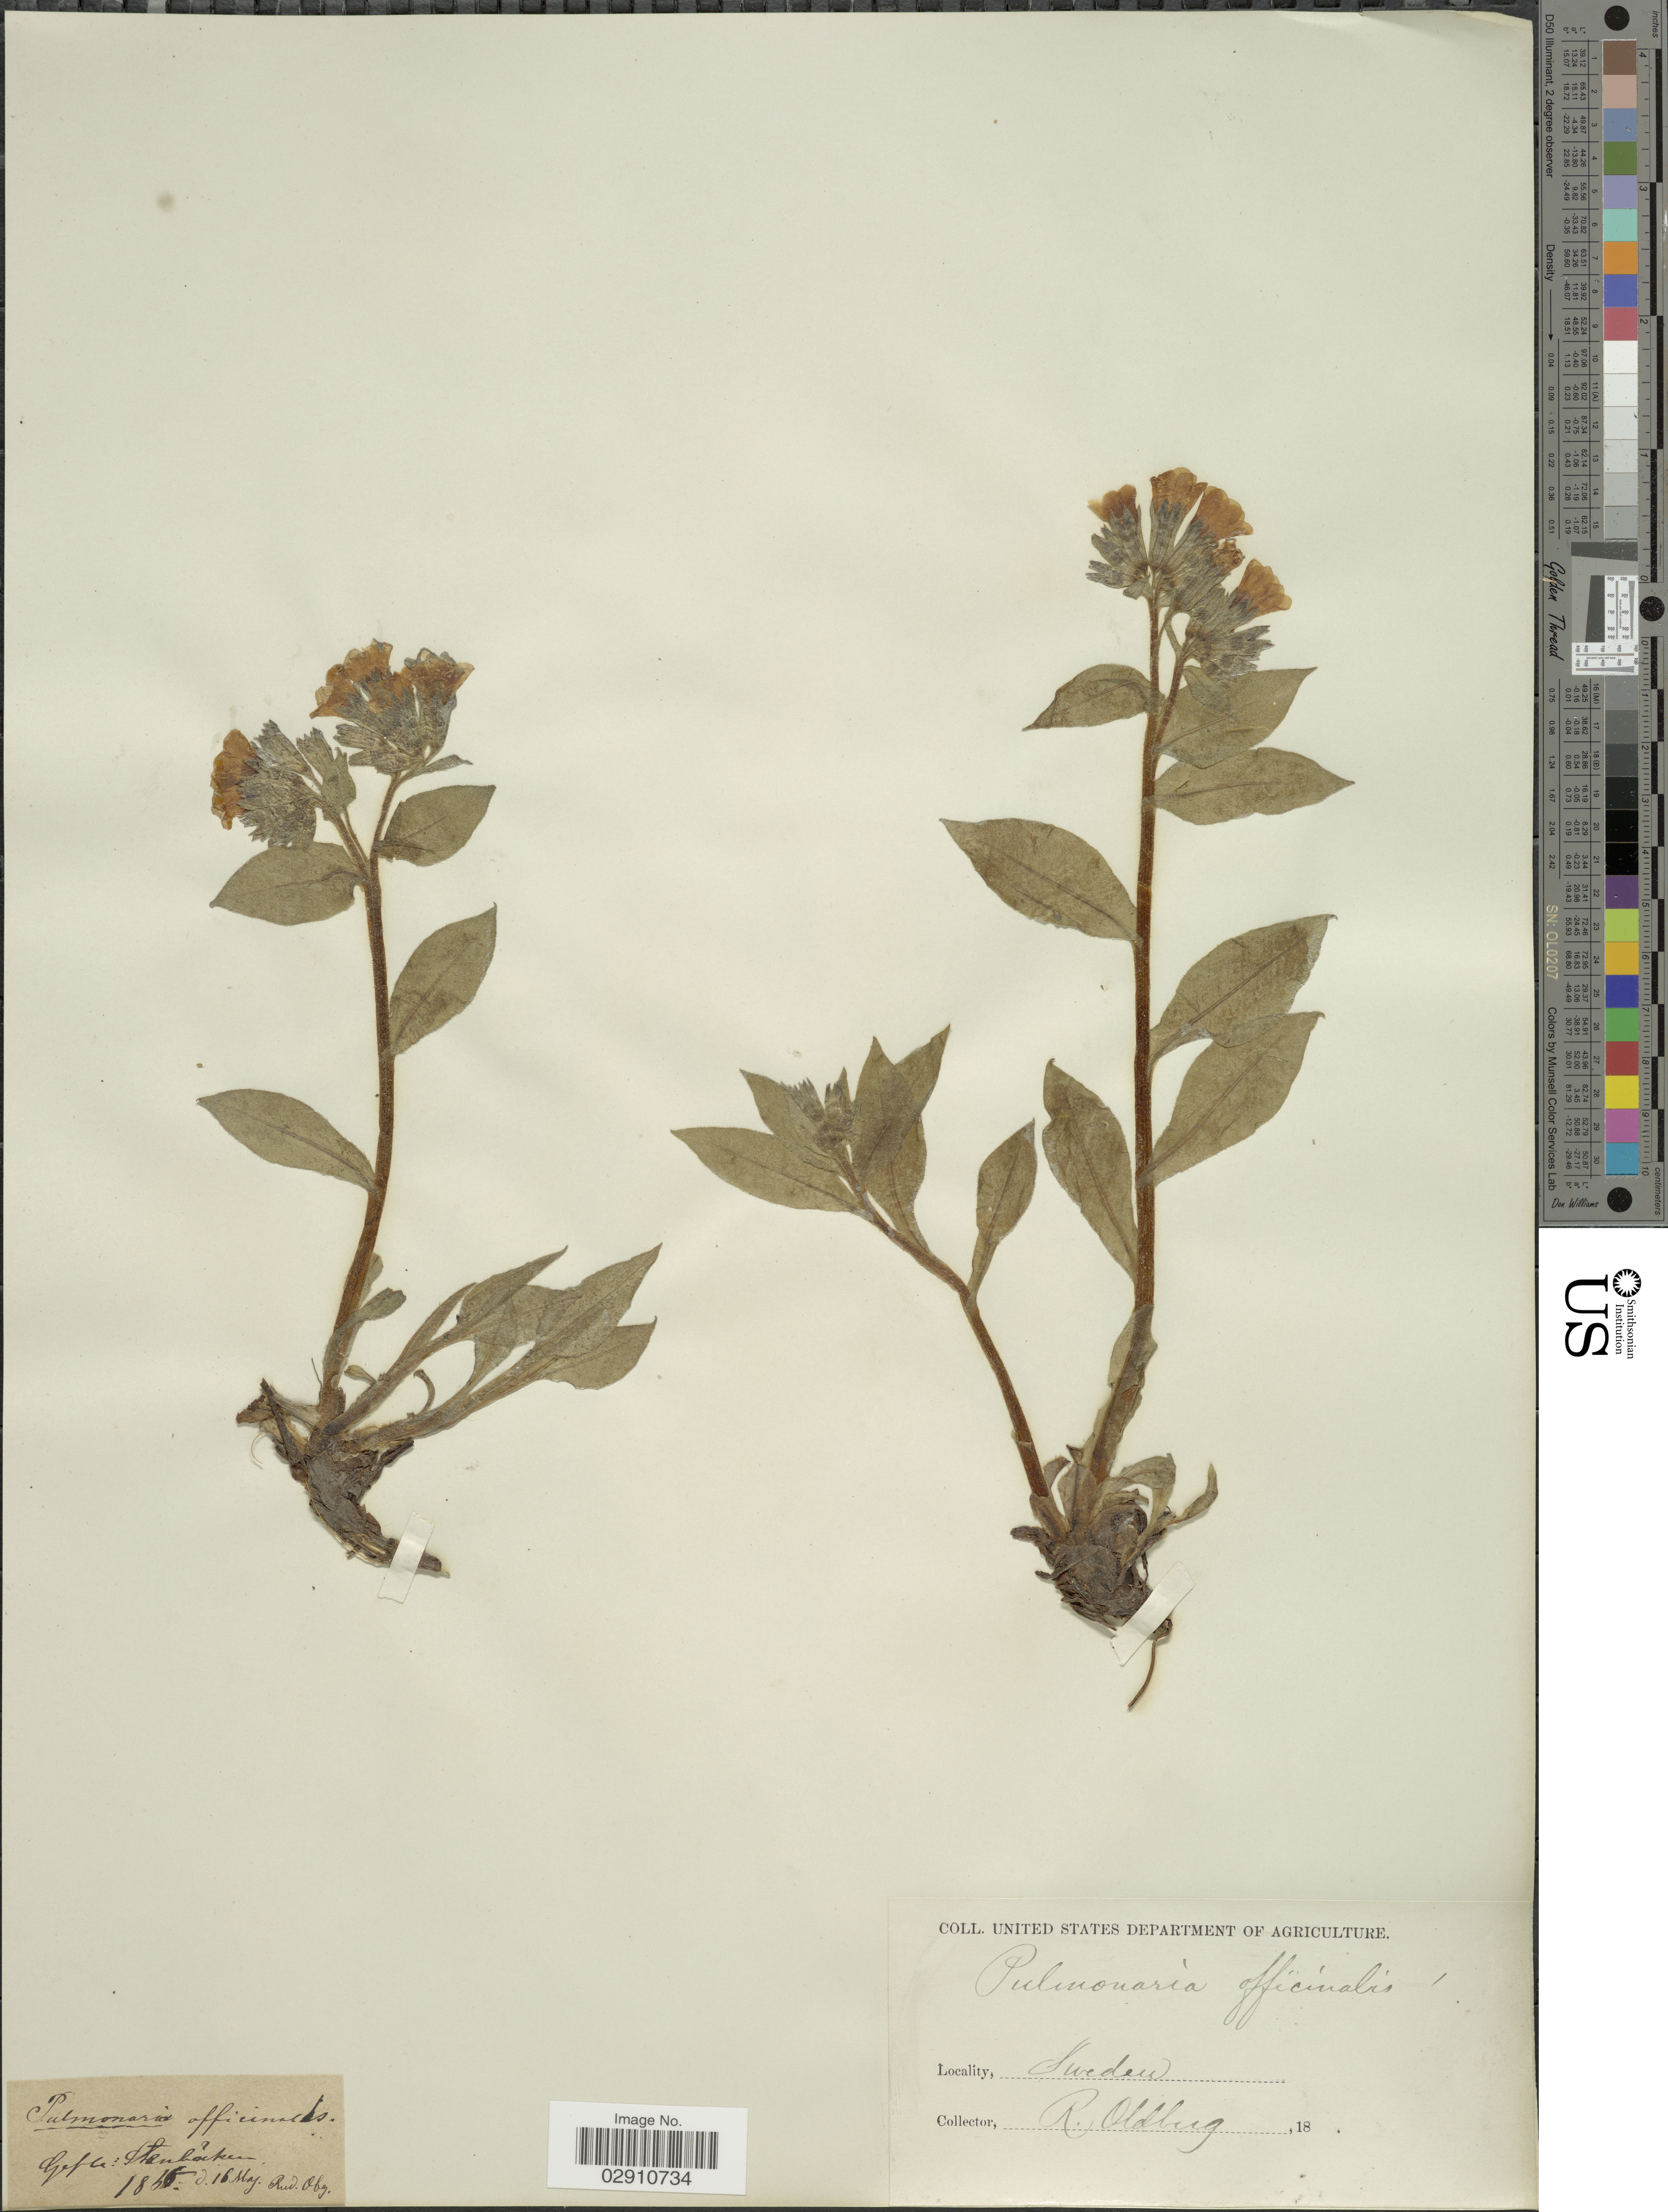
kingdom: Plantae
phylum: Tracheophyta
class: Magnoliopsida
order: Boraginales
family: Boraginaceae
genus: Pulmonaria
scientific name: Pulmonaria officinalis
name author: L.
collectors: R. Oldberg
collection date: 1856-05-16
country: Sweden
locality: Gefle: Stenbäcken.